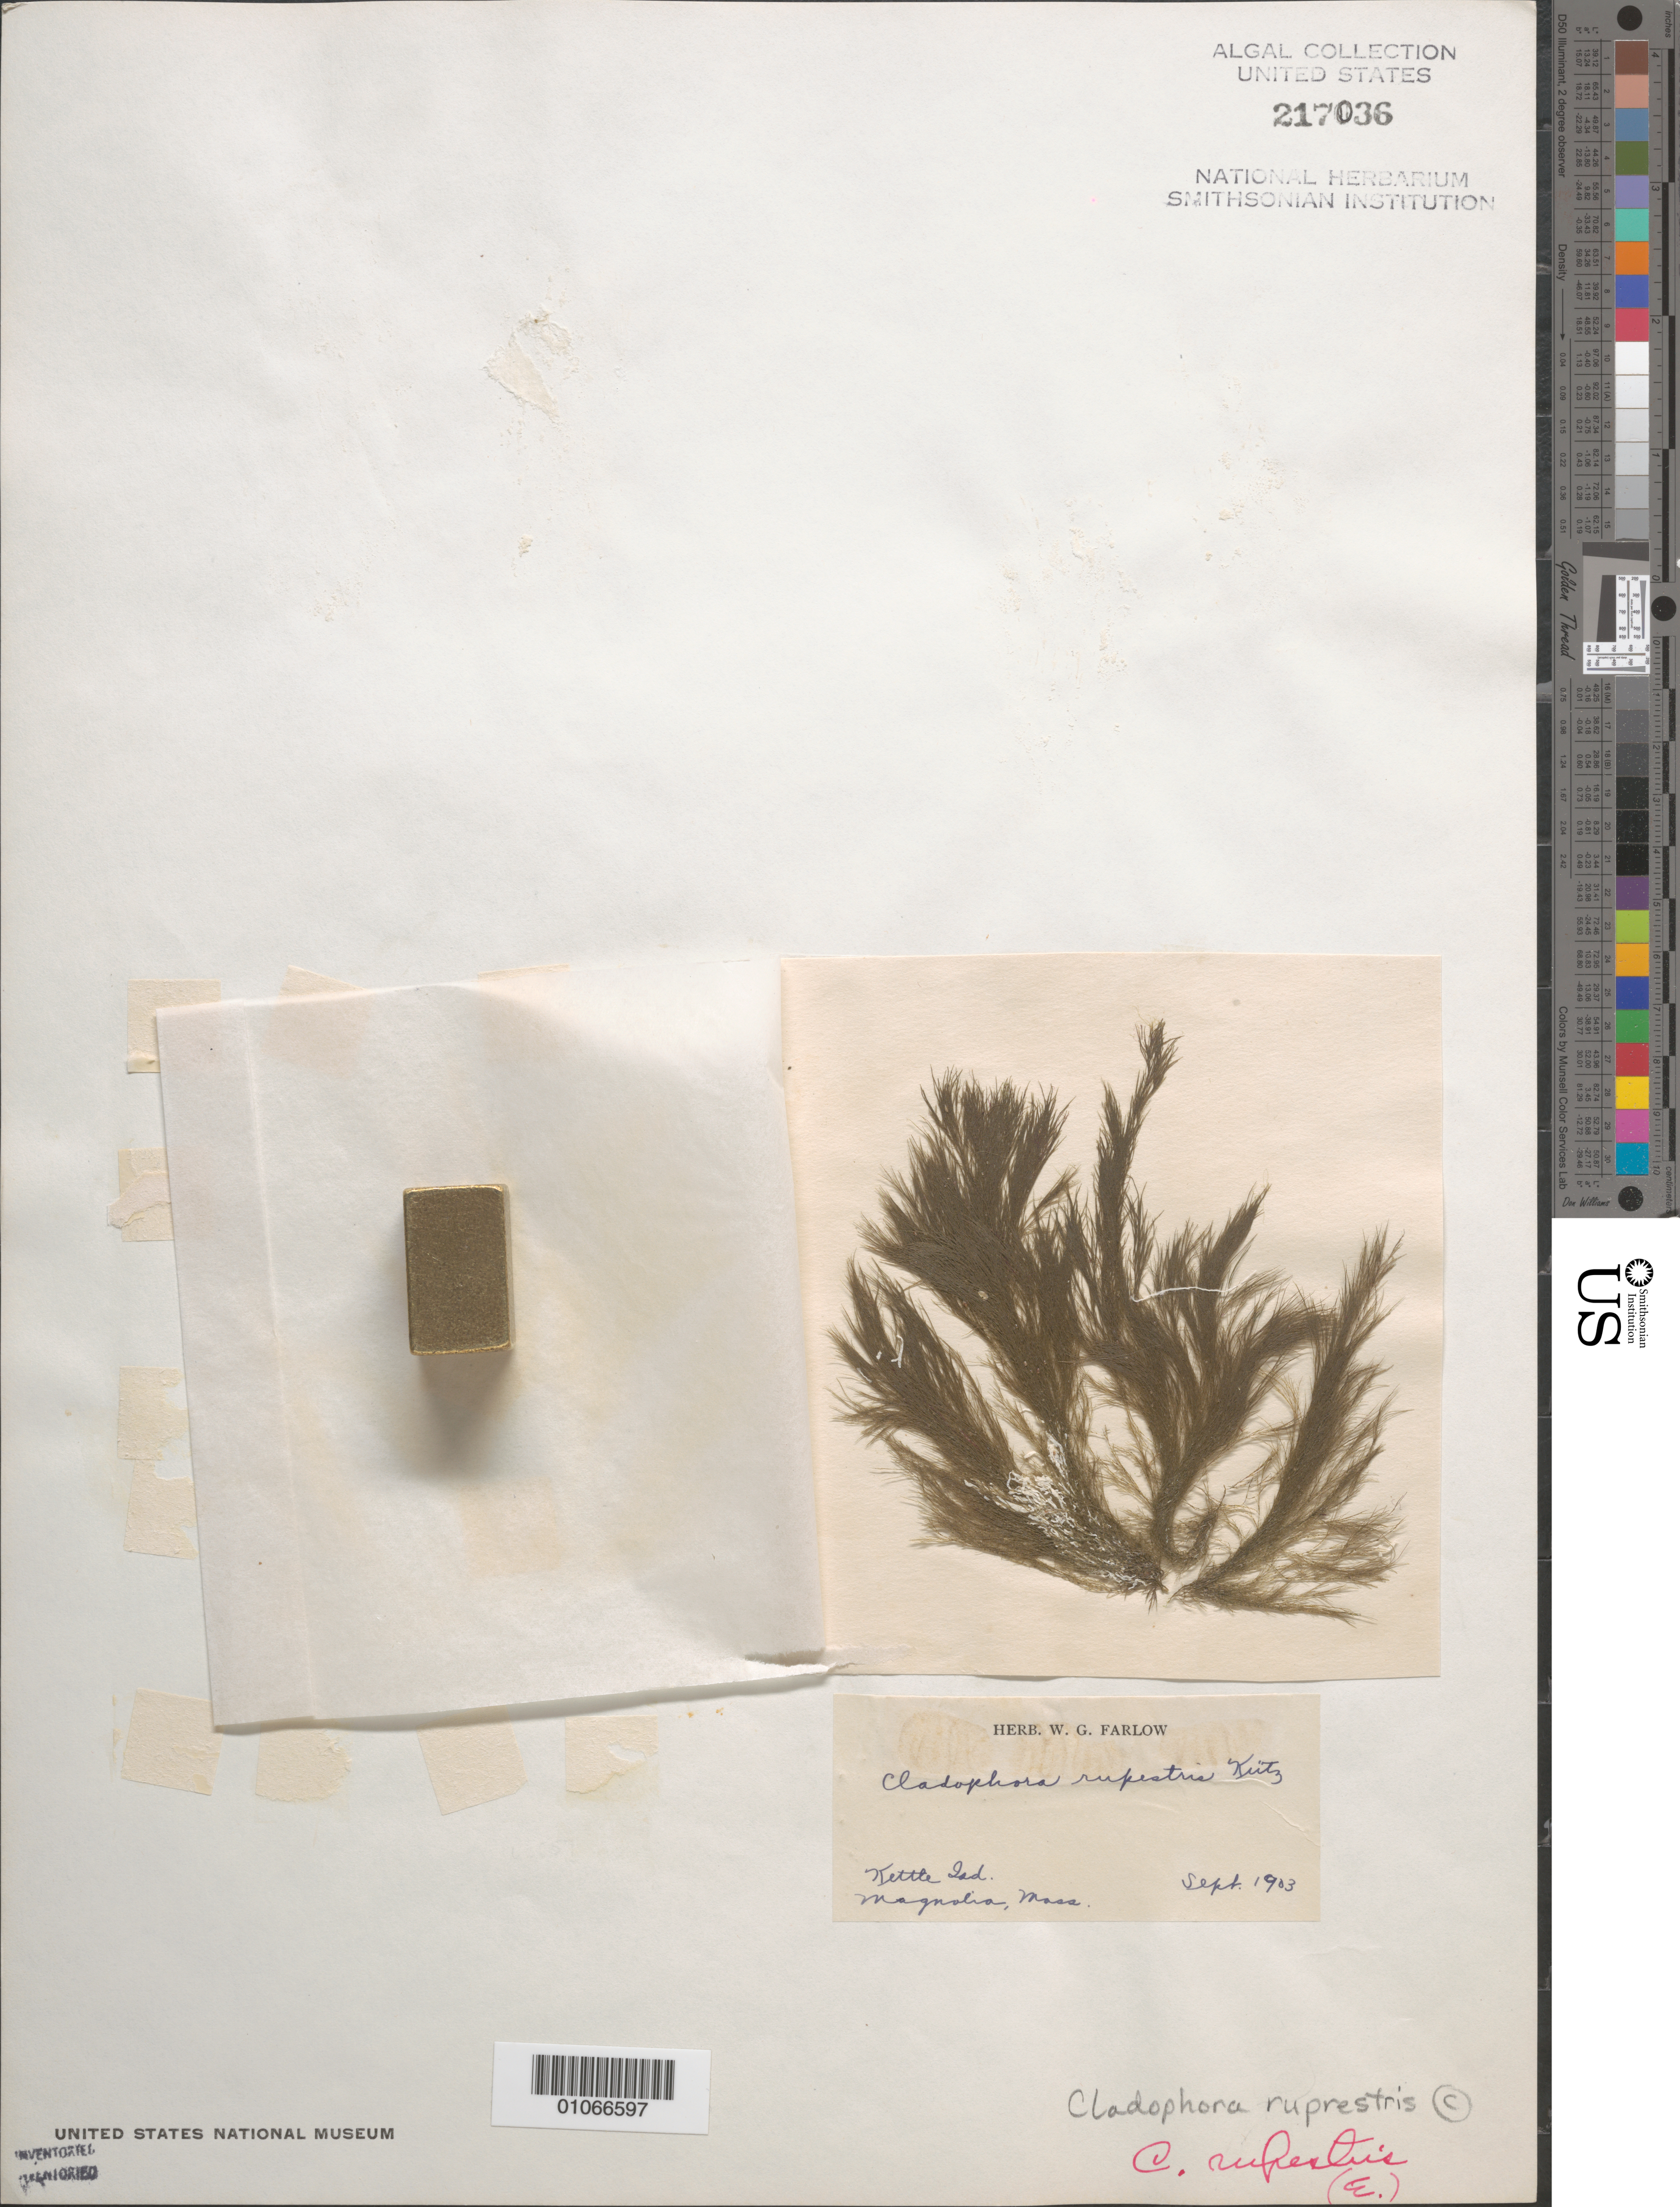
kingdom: Plantae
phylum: Chlorophyta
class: Ulvophyceae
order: Cladophorales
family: Cladophoraceae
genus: Cladophora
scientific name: Cladophora rupestris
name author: (Roth) Kütz.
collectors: W. Farlow (Herbarium)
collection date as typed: Sep 1903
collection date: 1903-09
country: United States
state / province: Massachusetts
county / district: Essex County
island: Kettle Island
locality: Magnolia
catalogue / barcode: US 217036